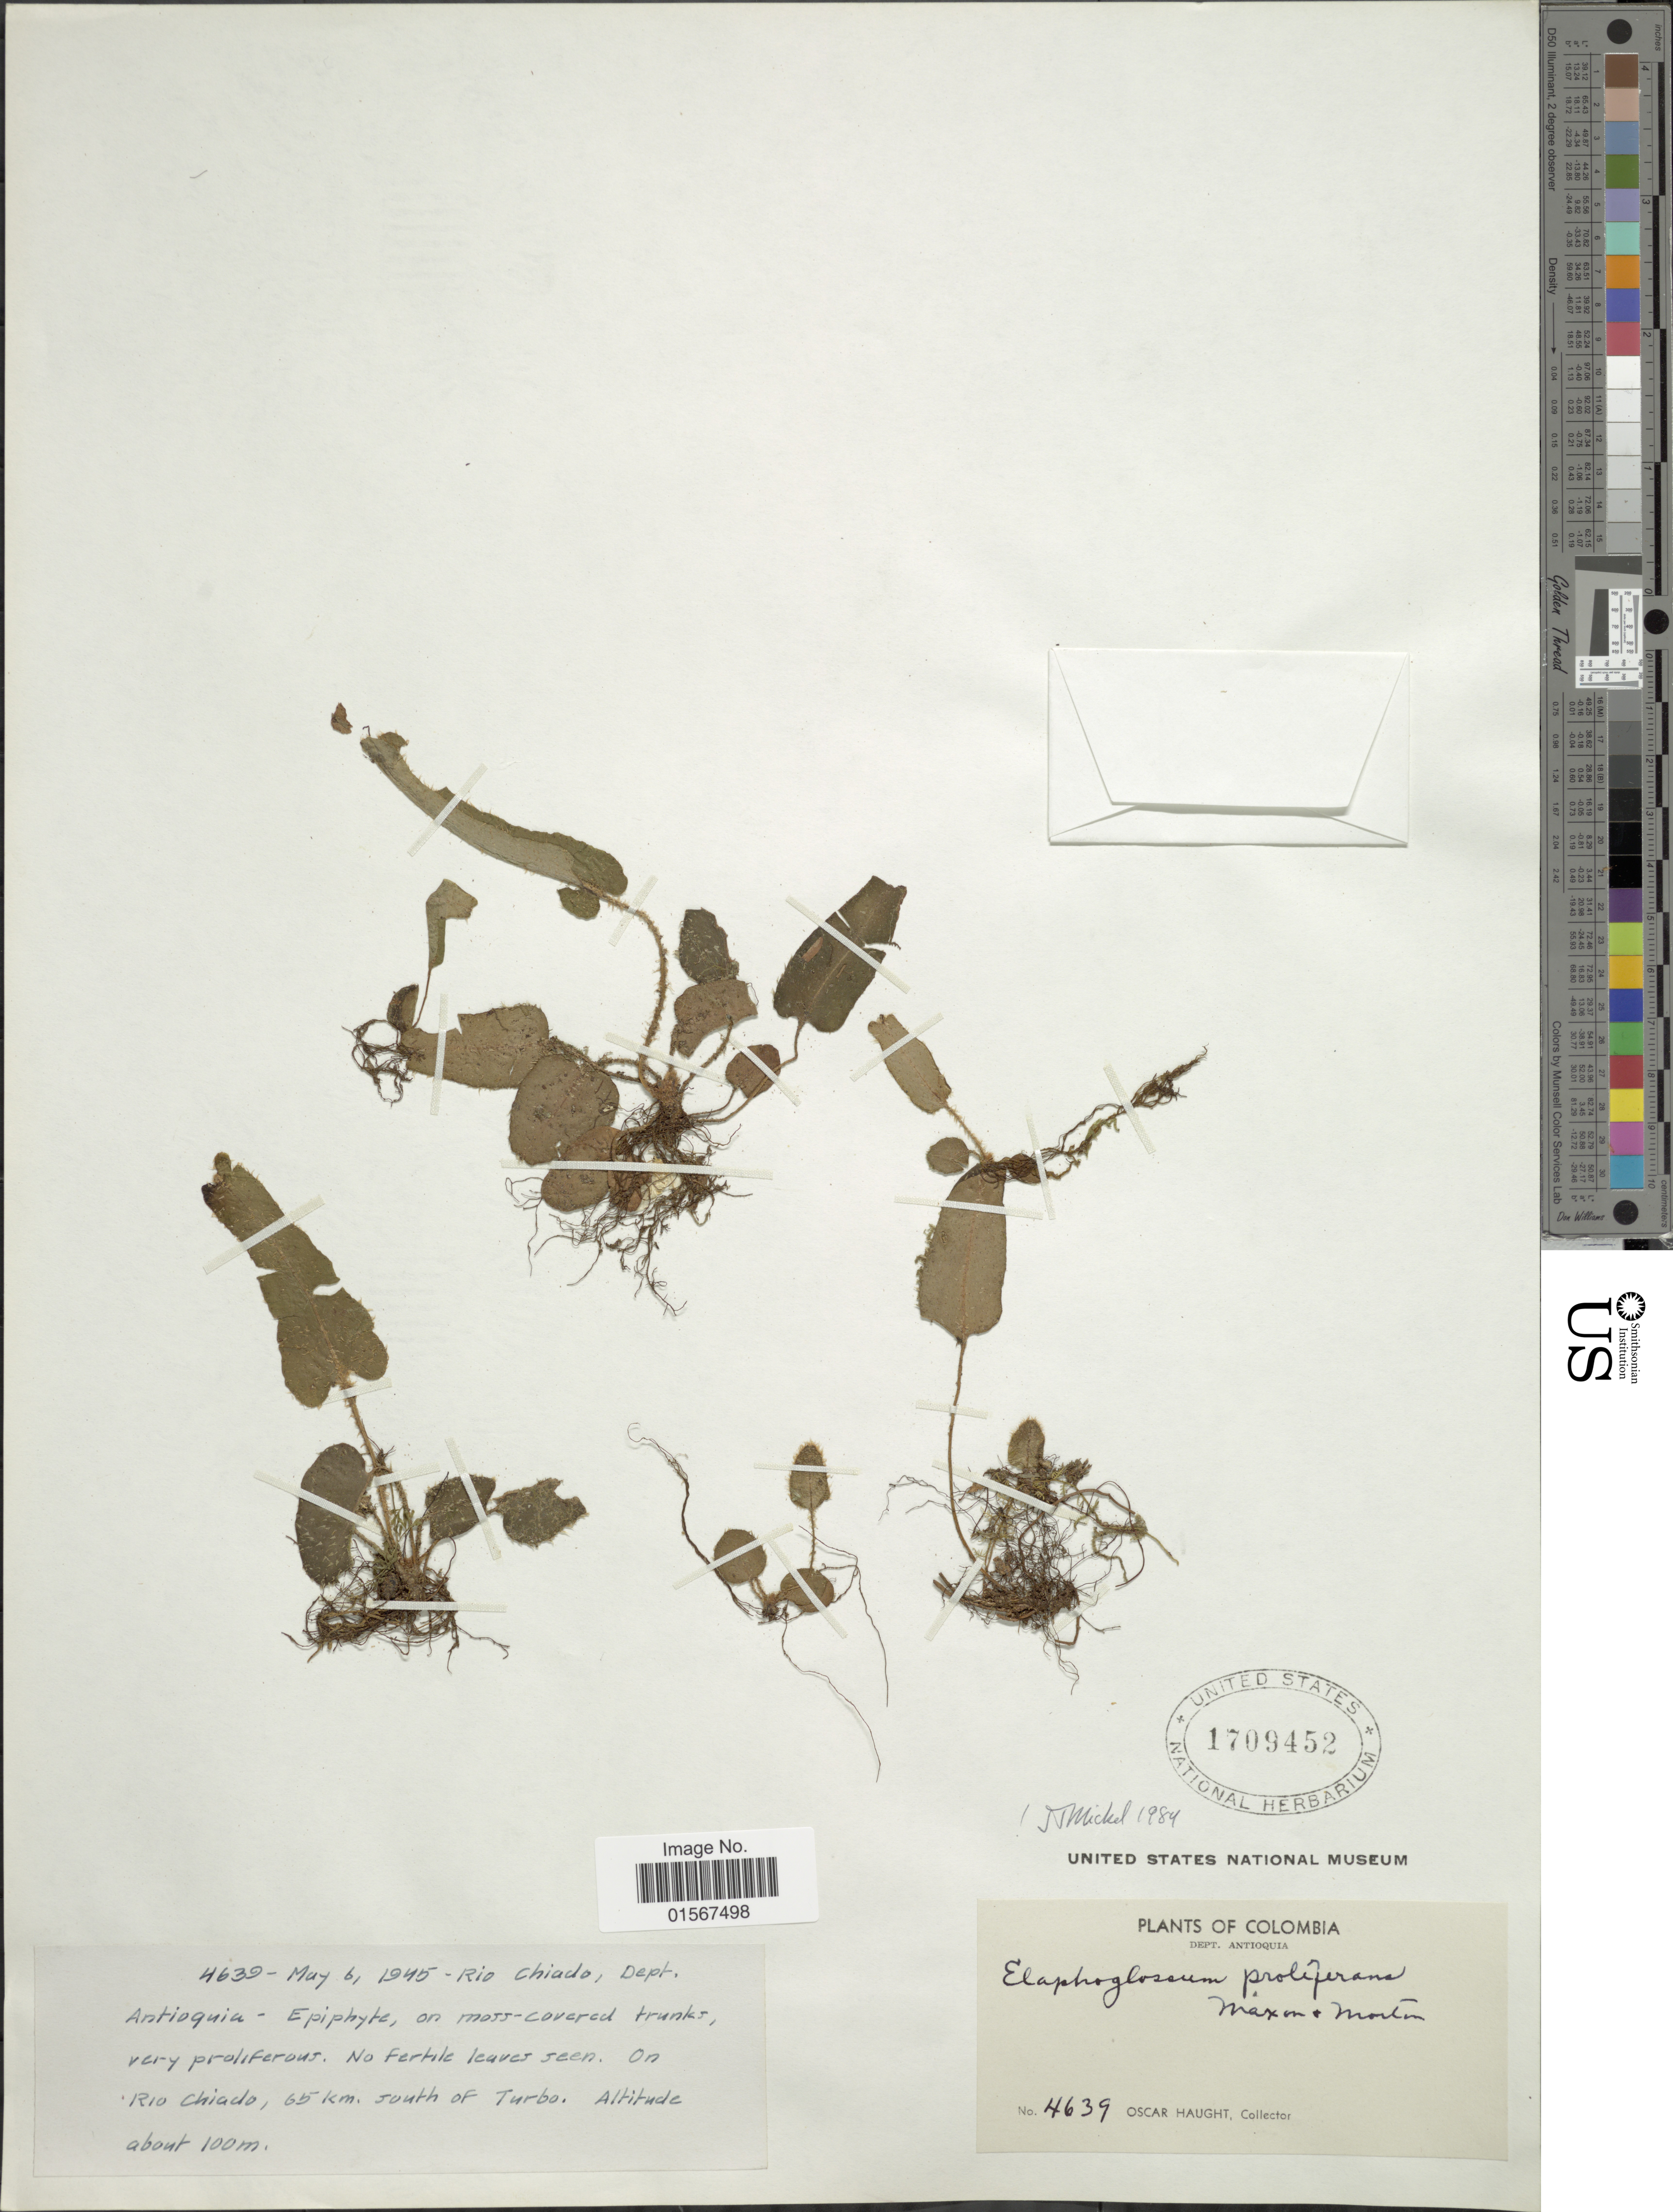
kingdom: Plantae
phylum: Tracheophyta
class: Polypodiopsida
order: Polypodiales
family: Dryopteridaceae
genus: Elaphoglossum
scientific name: Elaphoglossum proliferans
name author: Maxon & C.V. Morton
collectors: O. L. Haught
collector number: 4639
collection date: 1945-05-06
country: Colombia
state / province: Antioquia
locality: Colombia, Dept. Antioquia, Rio Chiado, 65 km. south of Turbo.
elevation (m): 100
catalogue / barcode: US 1709452